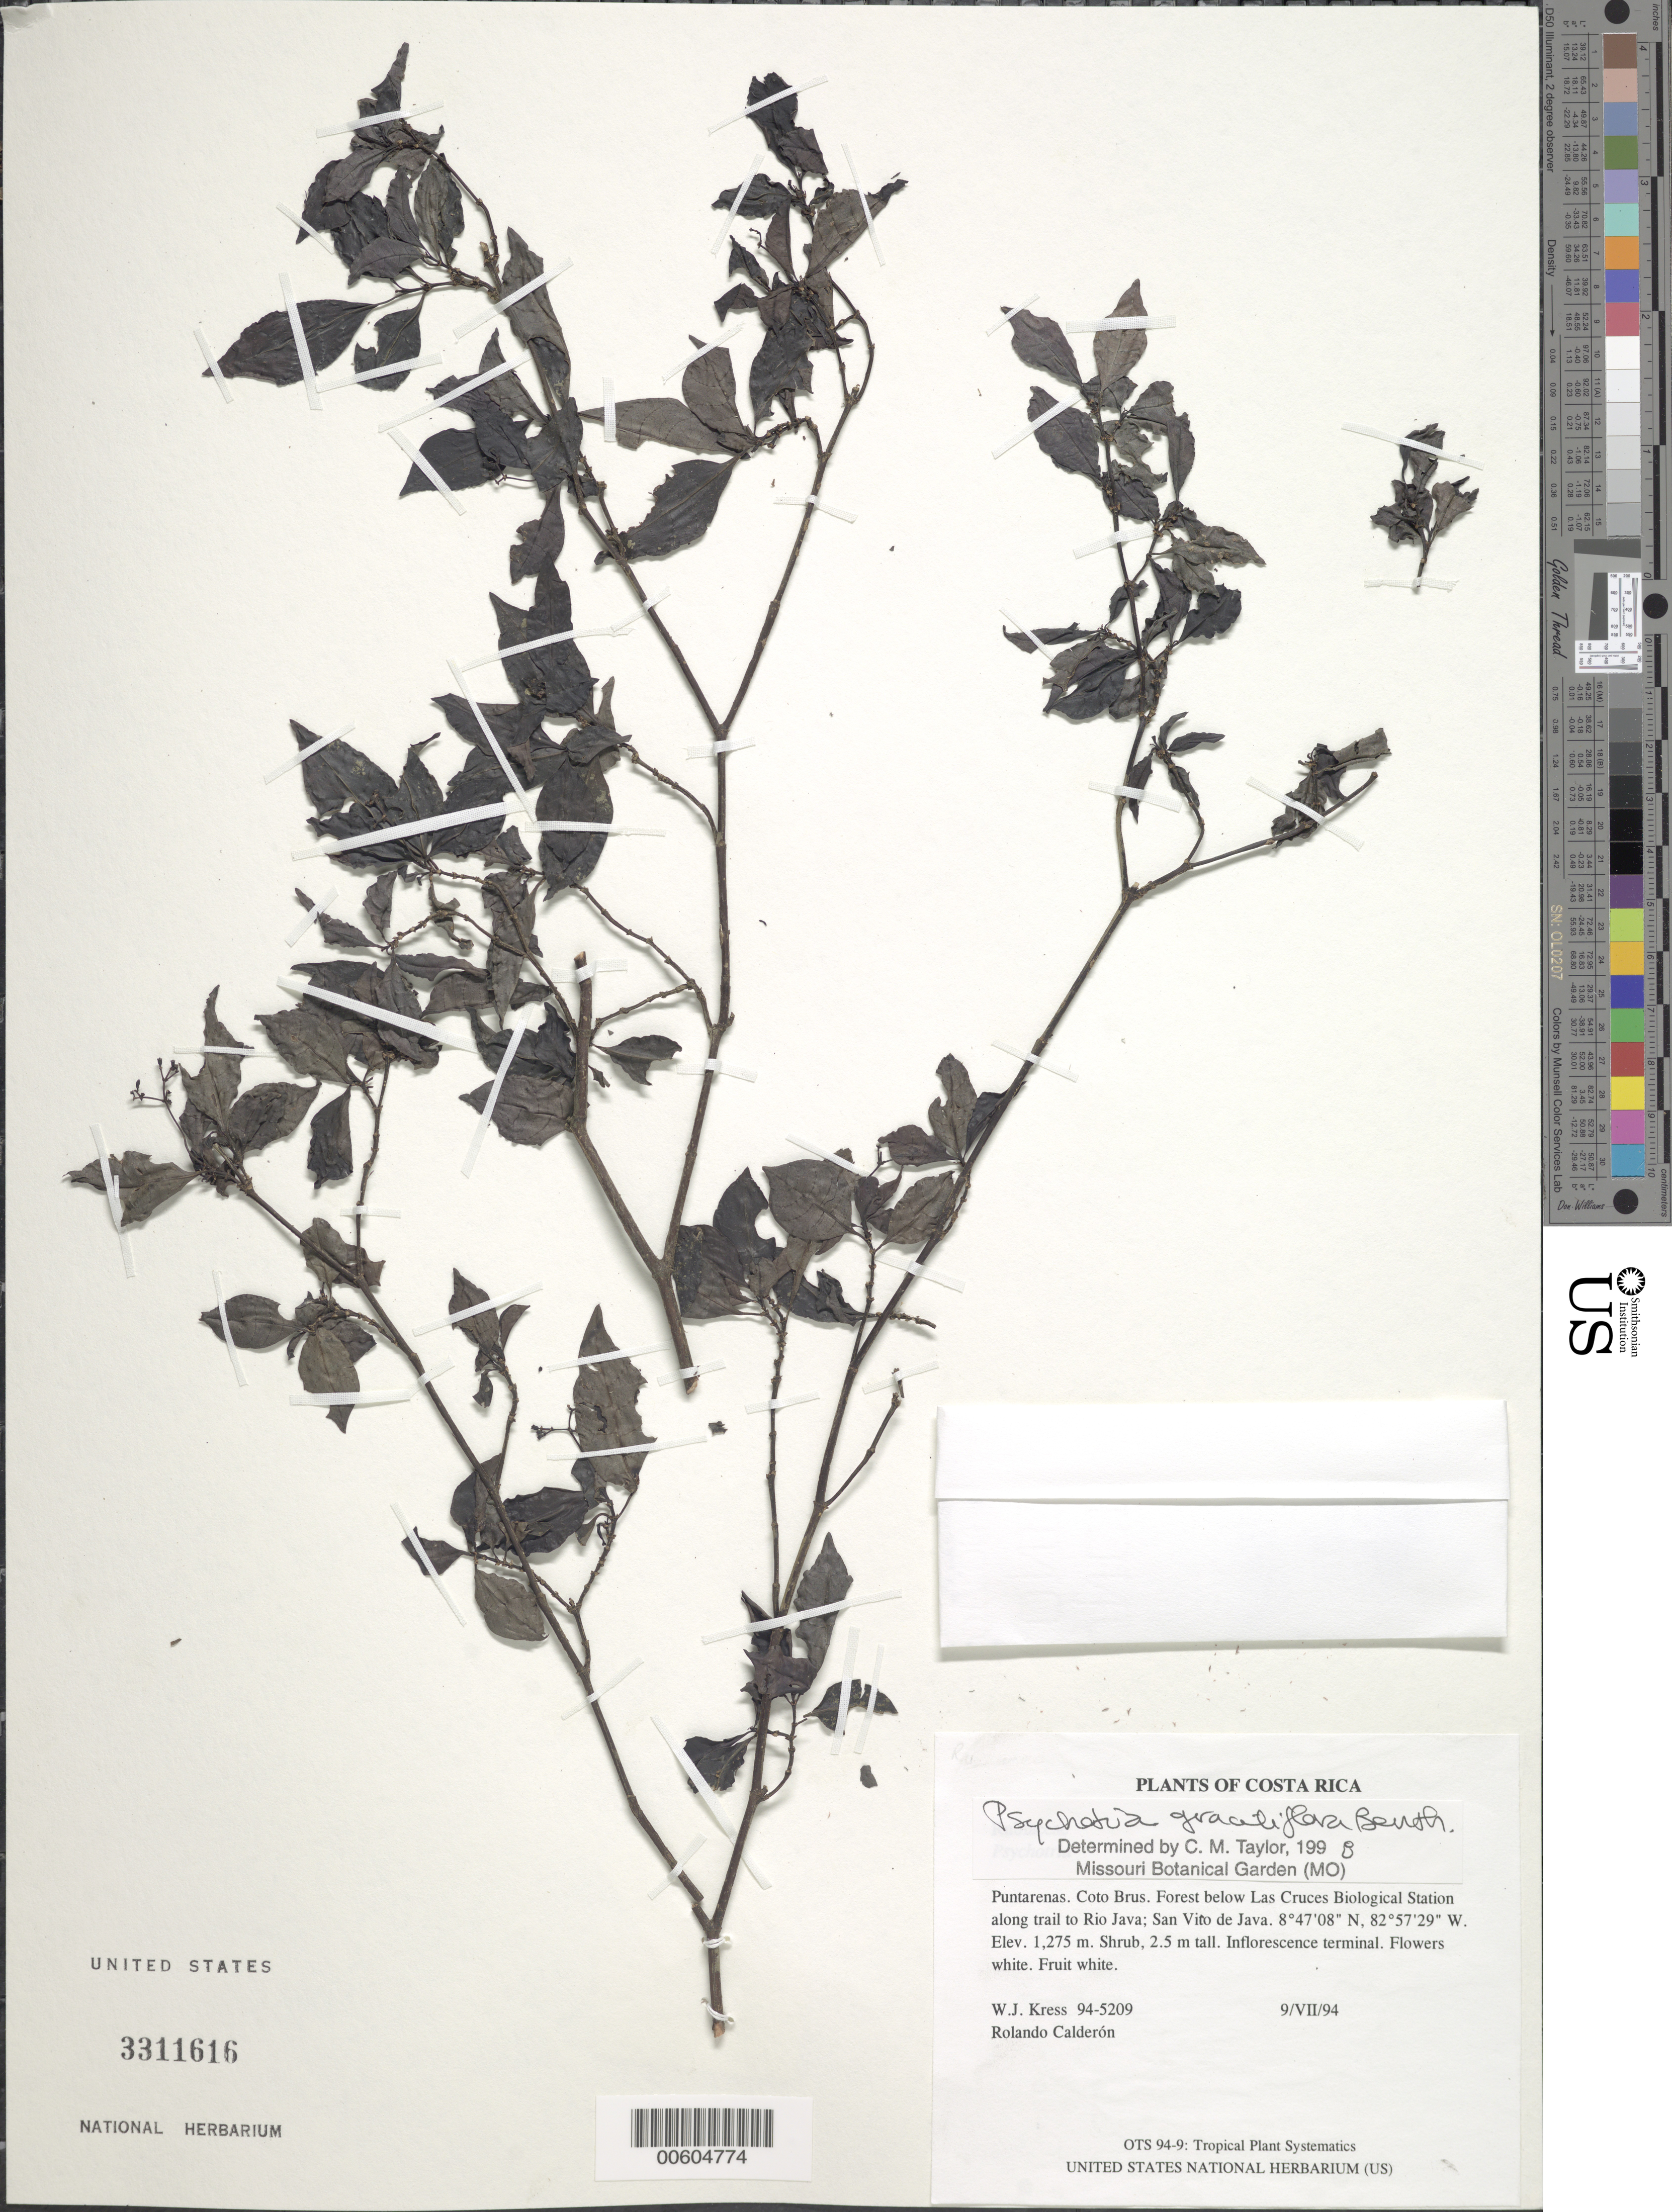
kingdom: Plantae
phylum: Tracheophyta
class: Magnoliopsida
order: Gentianales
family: Rubiaceae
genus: Psychotria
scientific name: Psychotria graciliflora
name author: Benth.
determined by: Taylor, Charlotte M.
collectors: W. J. Kress & R. Calderon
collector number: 94-5209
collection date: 1994-07-09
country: Costa Rica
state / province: Puntarenas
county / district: Coto Brus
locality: Forest below Las Cruces Biological Station along trail to Rio Java; San Vito de Java.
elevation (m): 1275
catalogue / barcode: US 3311616